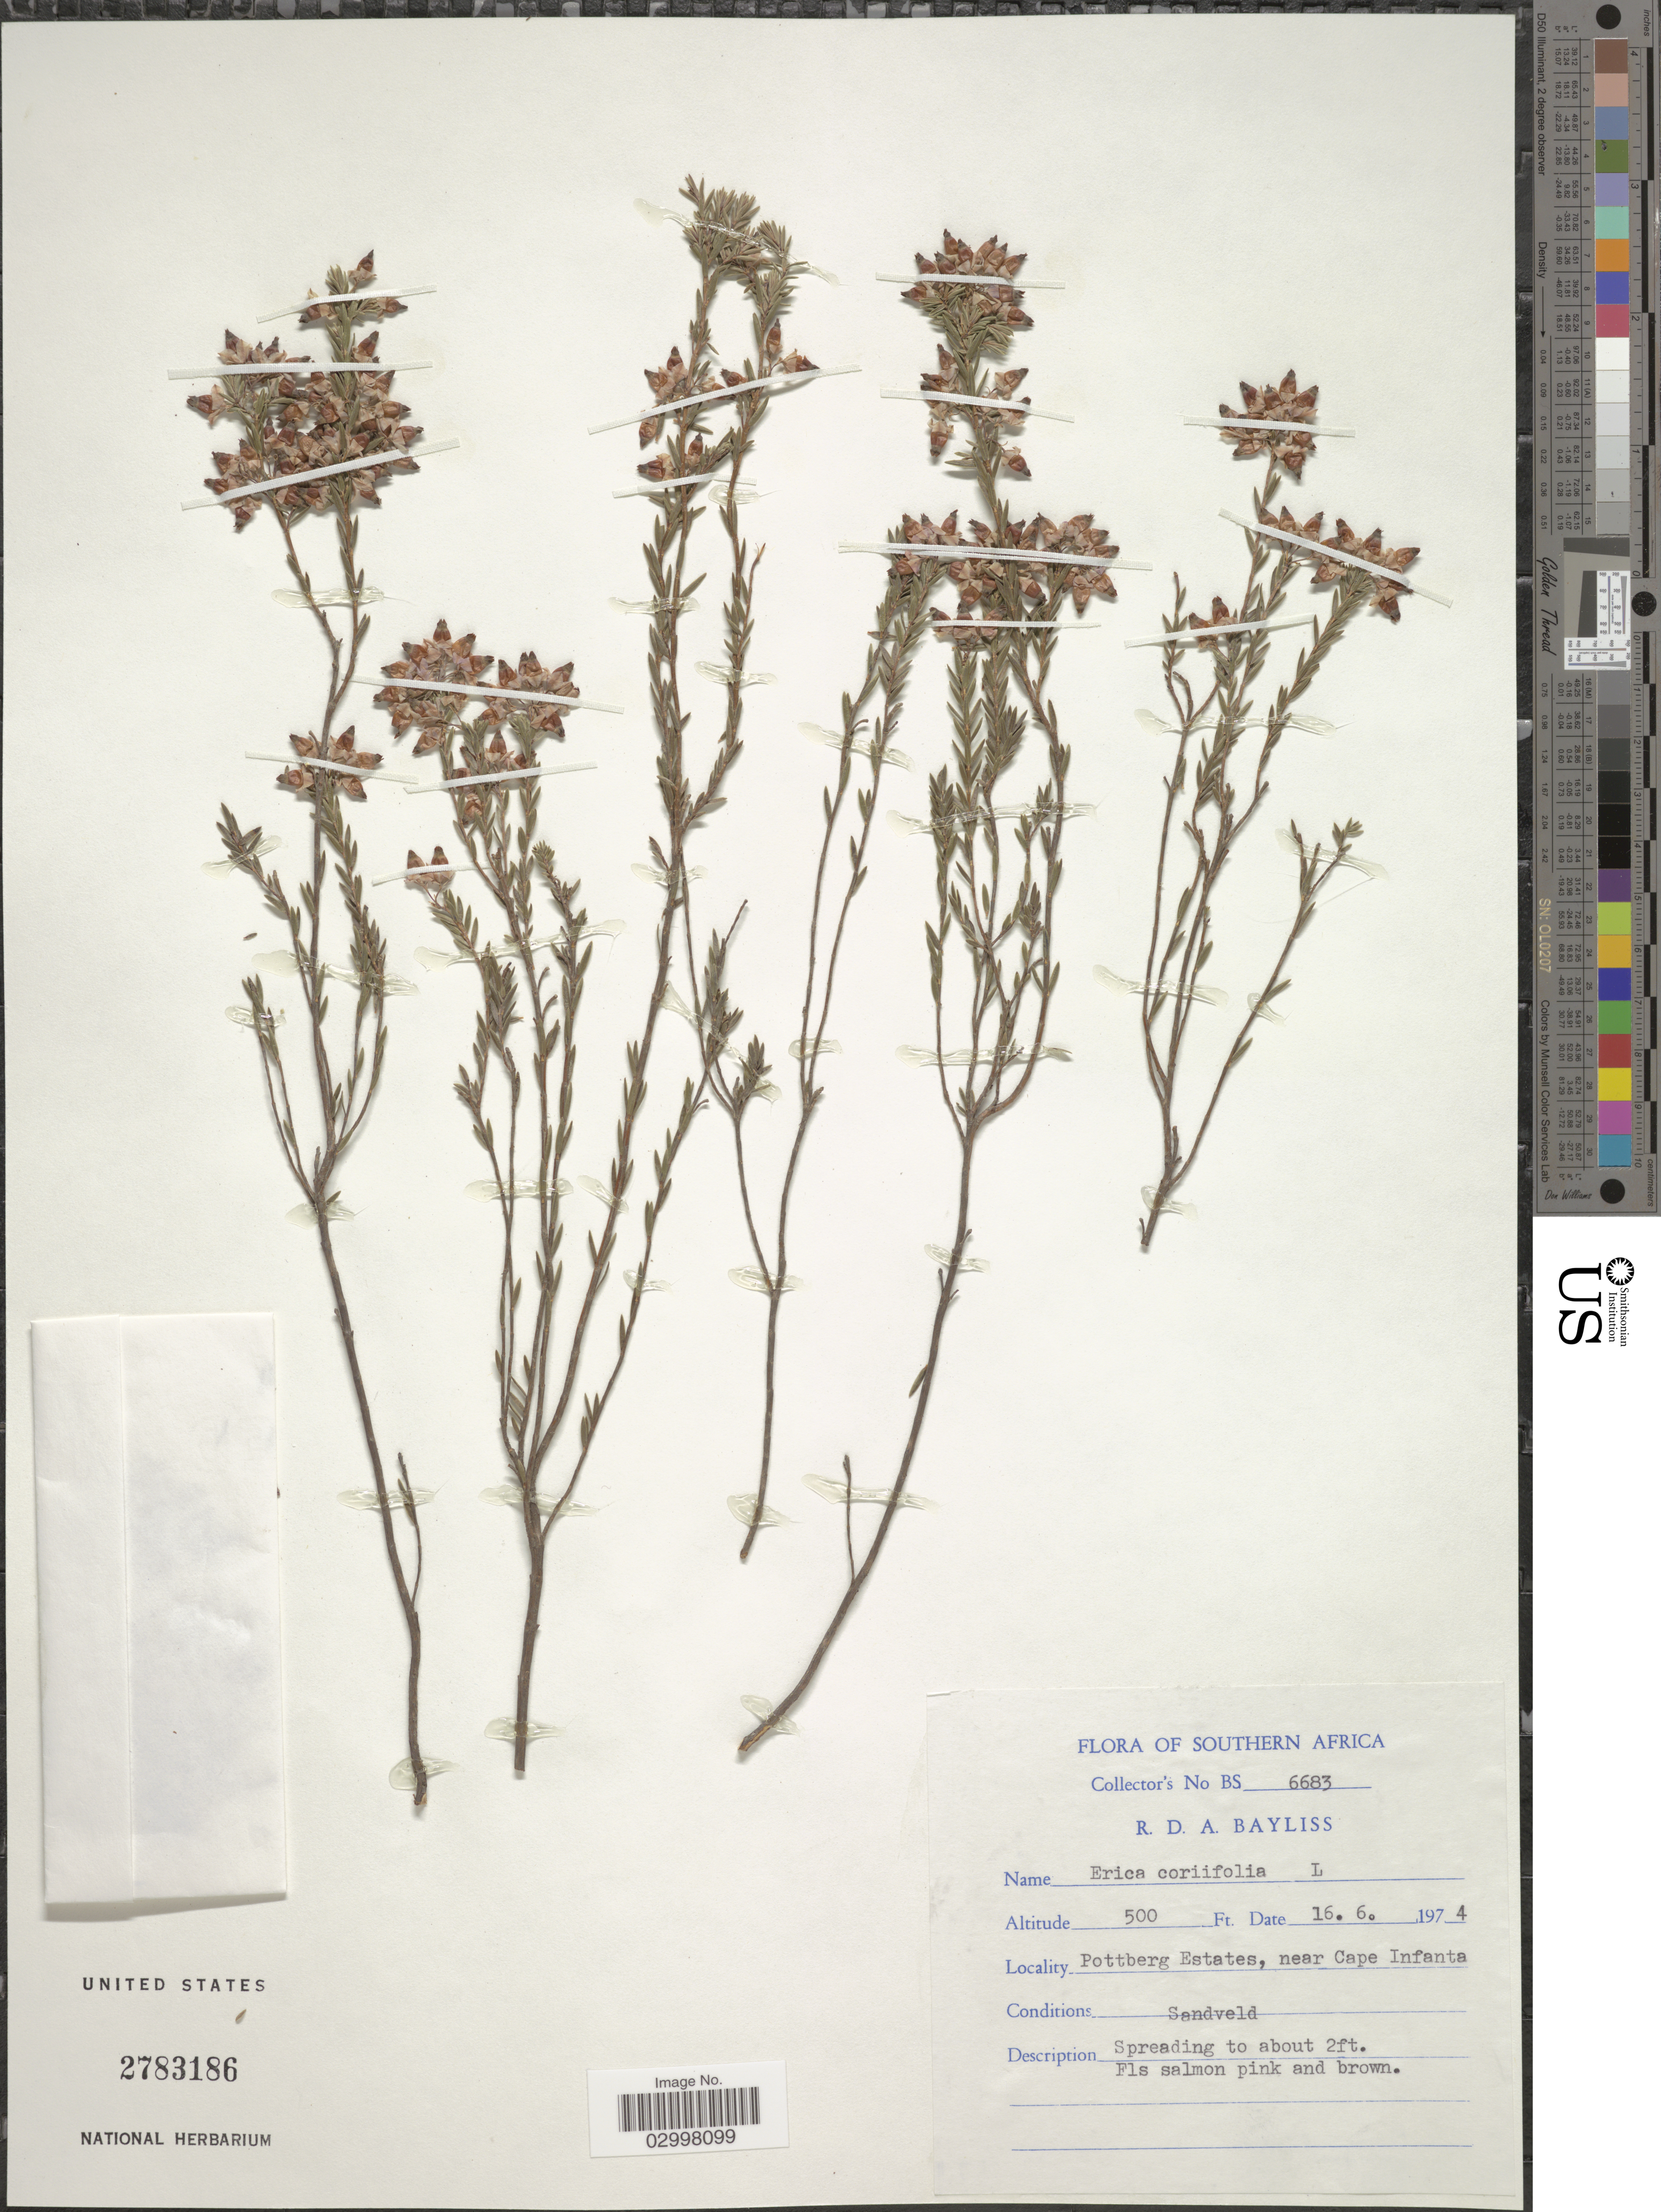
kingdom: Plantae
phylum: Tracheophyta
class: Magnoliopsida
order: Ericales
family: Ericaceae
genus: Erica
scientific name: Erica corifolia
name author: L.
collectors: R. Bayliss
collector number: BS 6683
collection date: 1974-06-16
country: South Africa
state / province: Western Cape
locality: Southern Africa. Pottsberg Estates, near Cape Infanta.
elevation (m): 152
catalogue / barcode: US 2783186